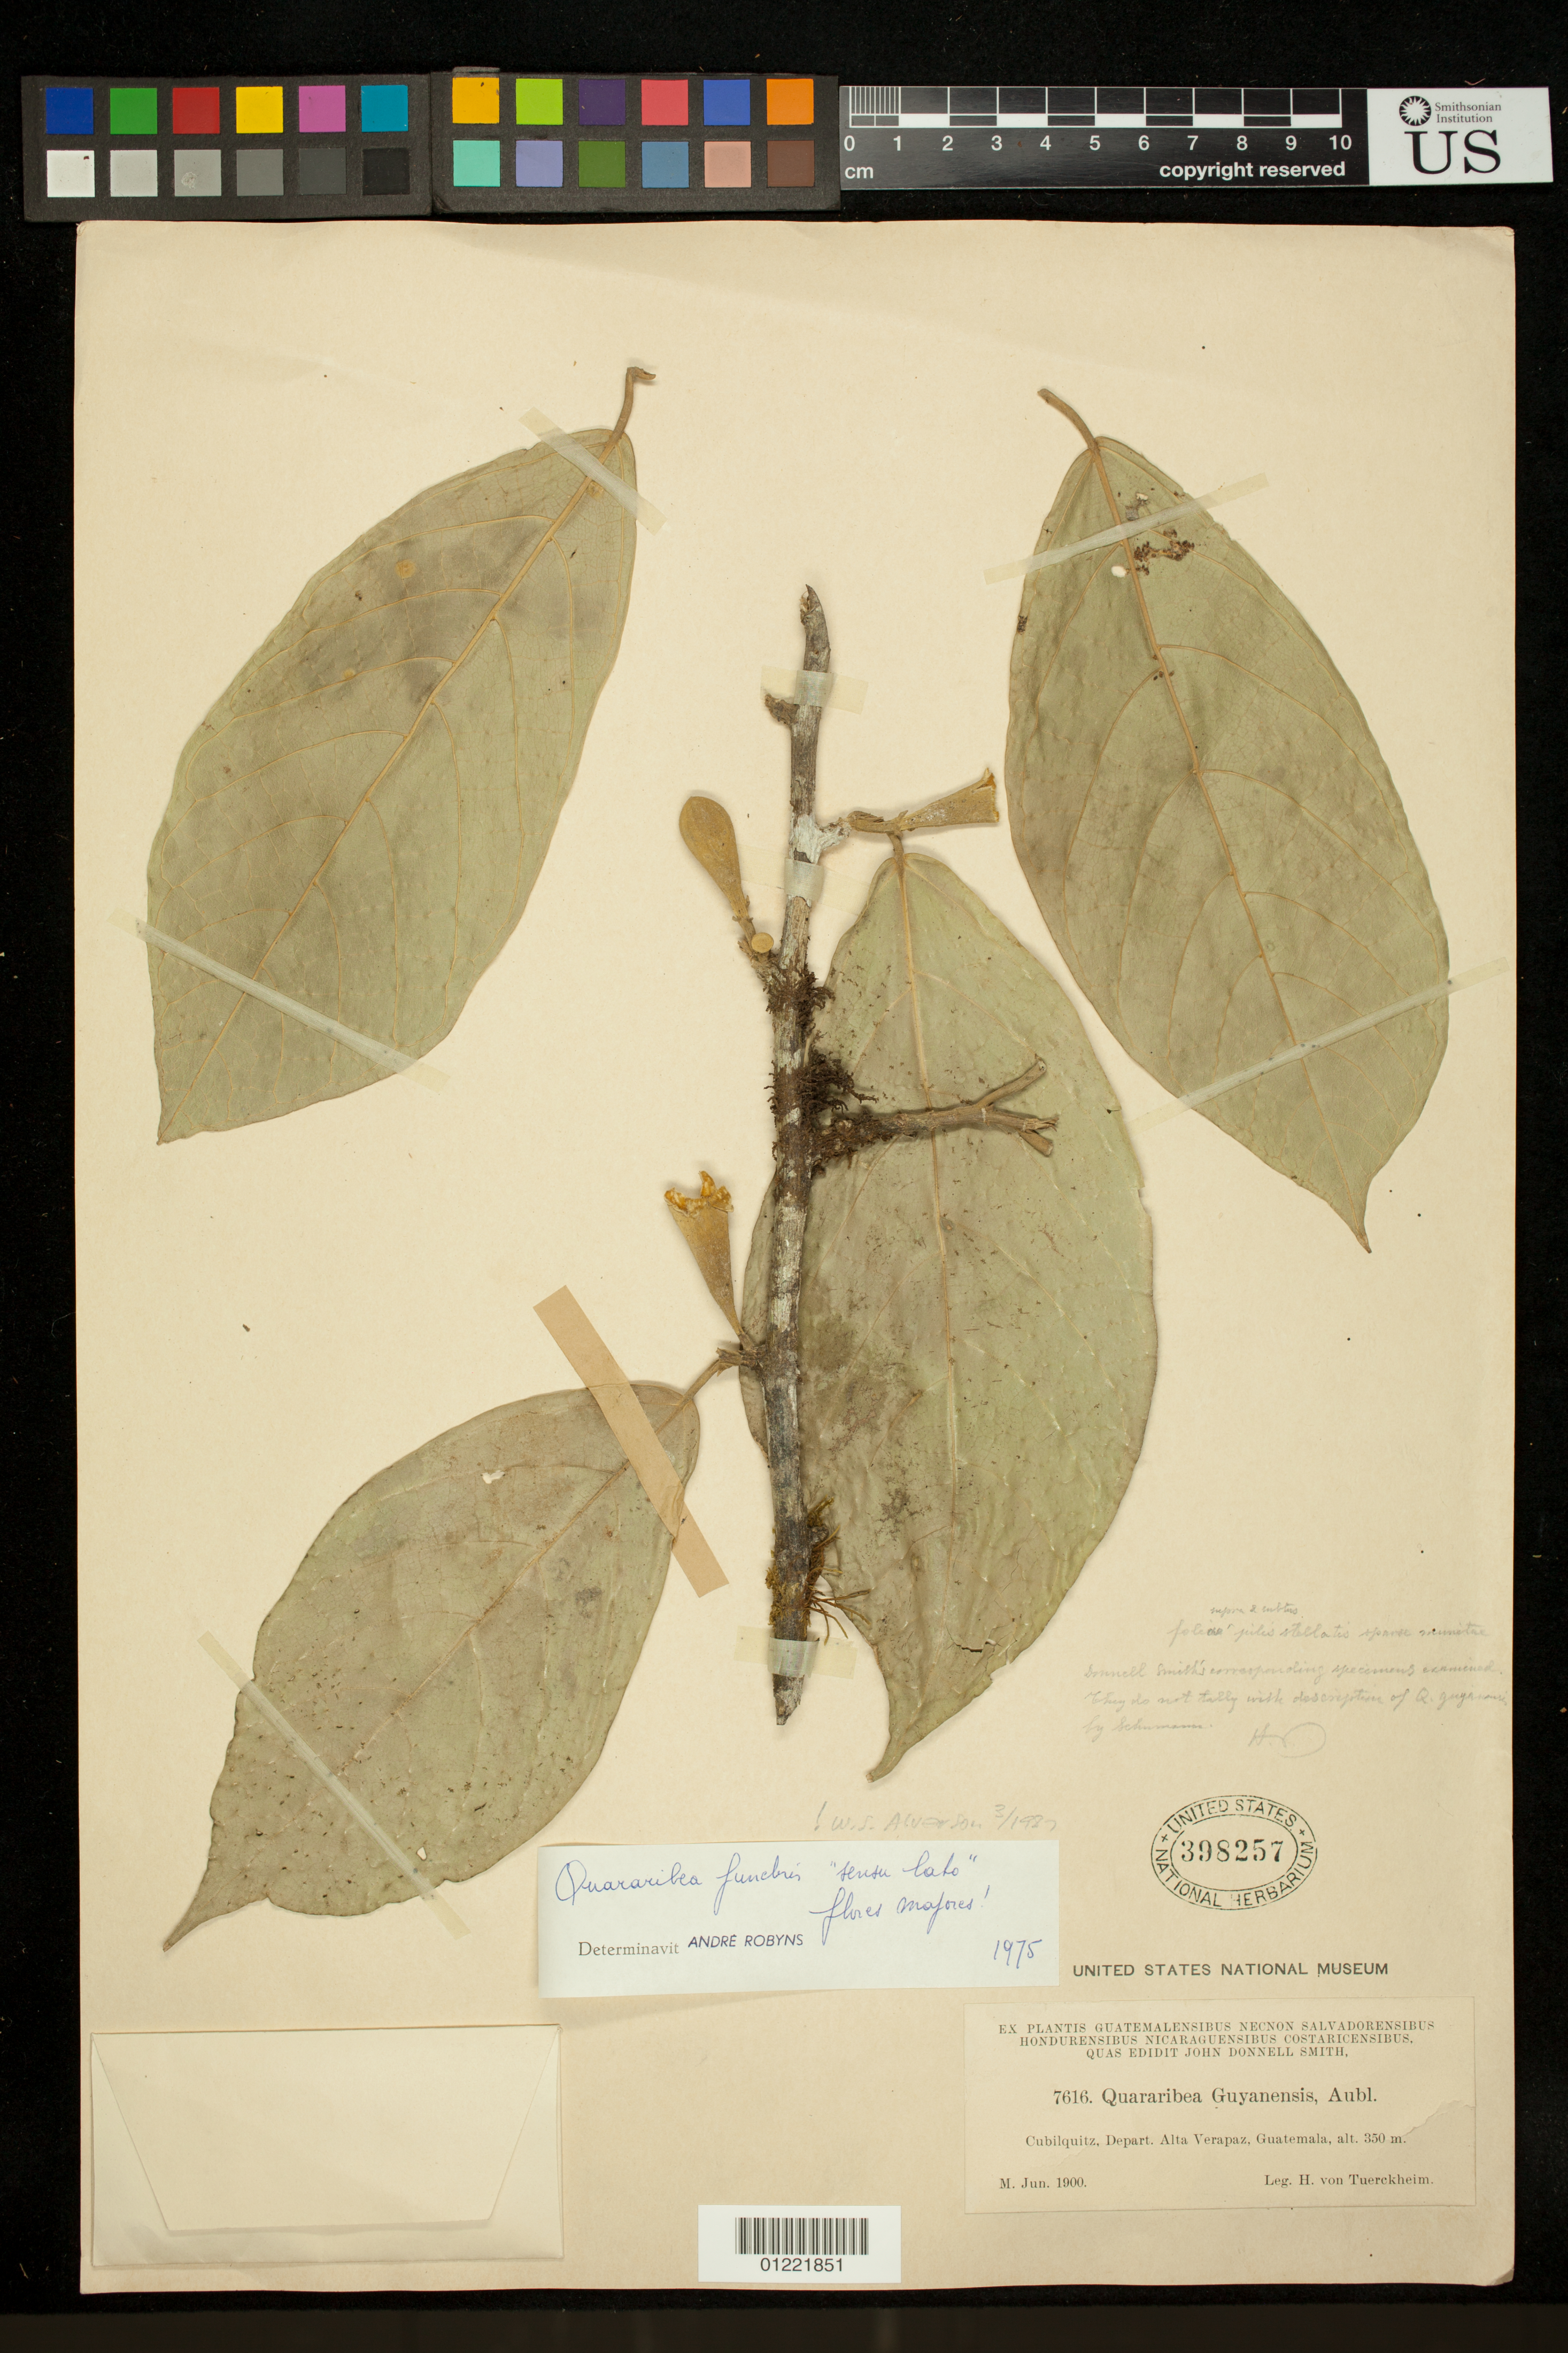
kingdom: Plantae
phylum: Tracheophyta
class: Magnoliopsida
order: Malvales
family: Malvaceae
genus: Quararibea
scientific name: Quararibea funebris subsp. funebris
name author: (La Llave) Vischer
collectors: H. von Türckheim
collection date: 1900-06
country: Guatemala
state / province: Alta Verapaz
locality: Cubilquitz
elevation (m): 350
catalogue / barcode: US 398257